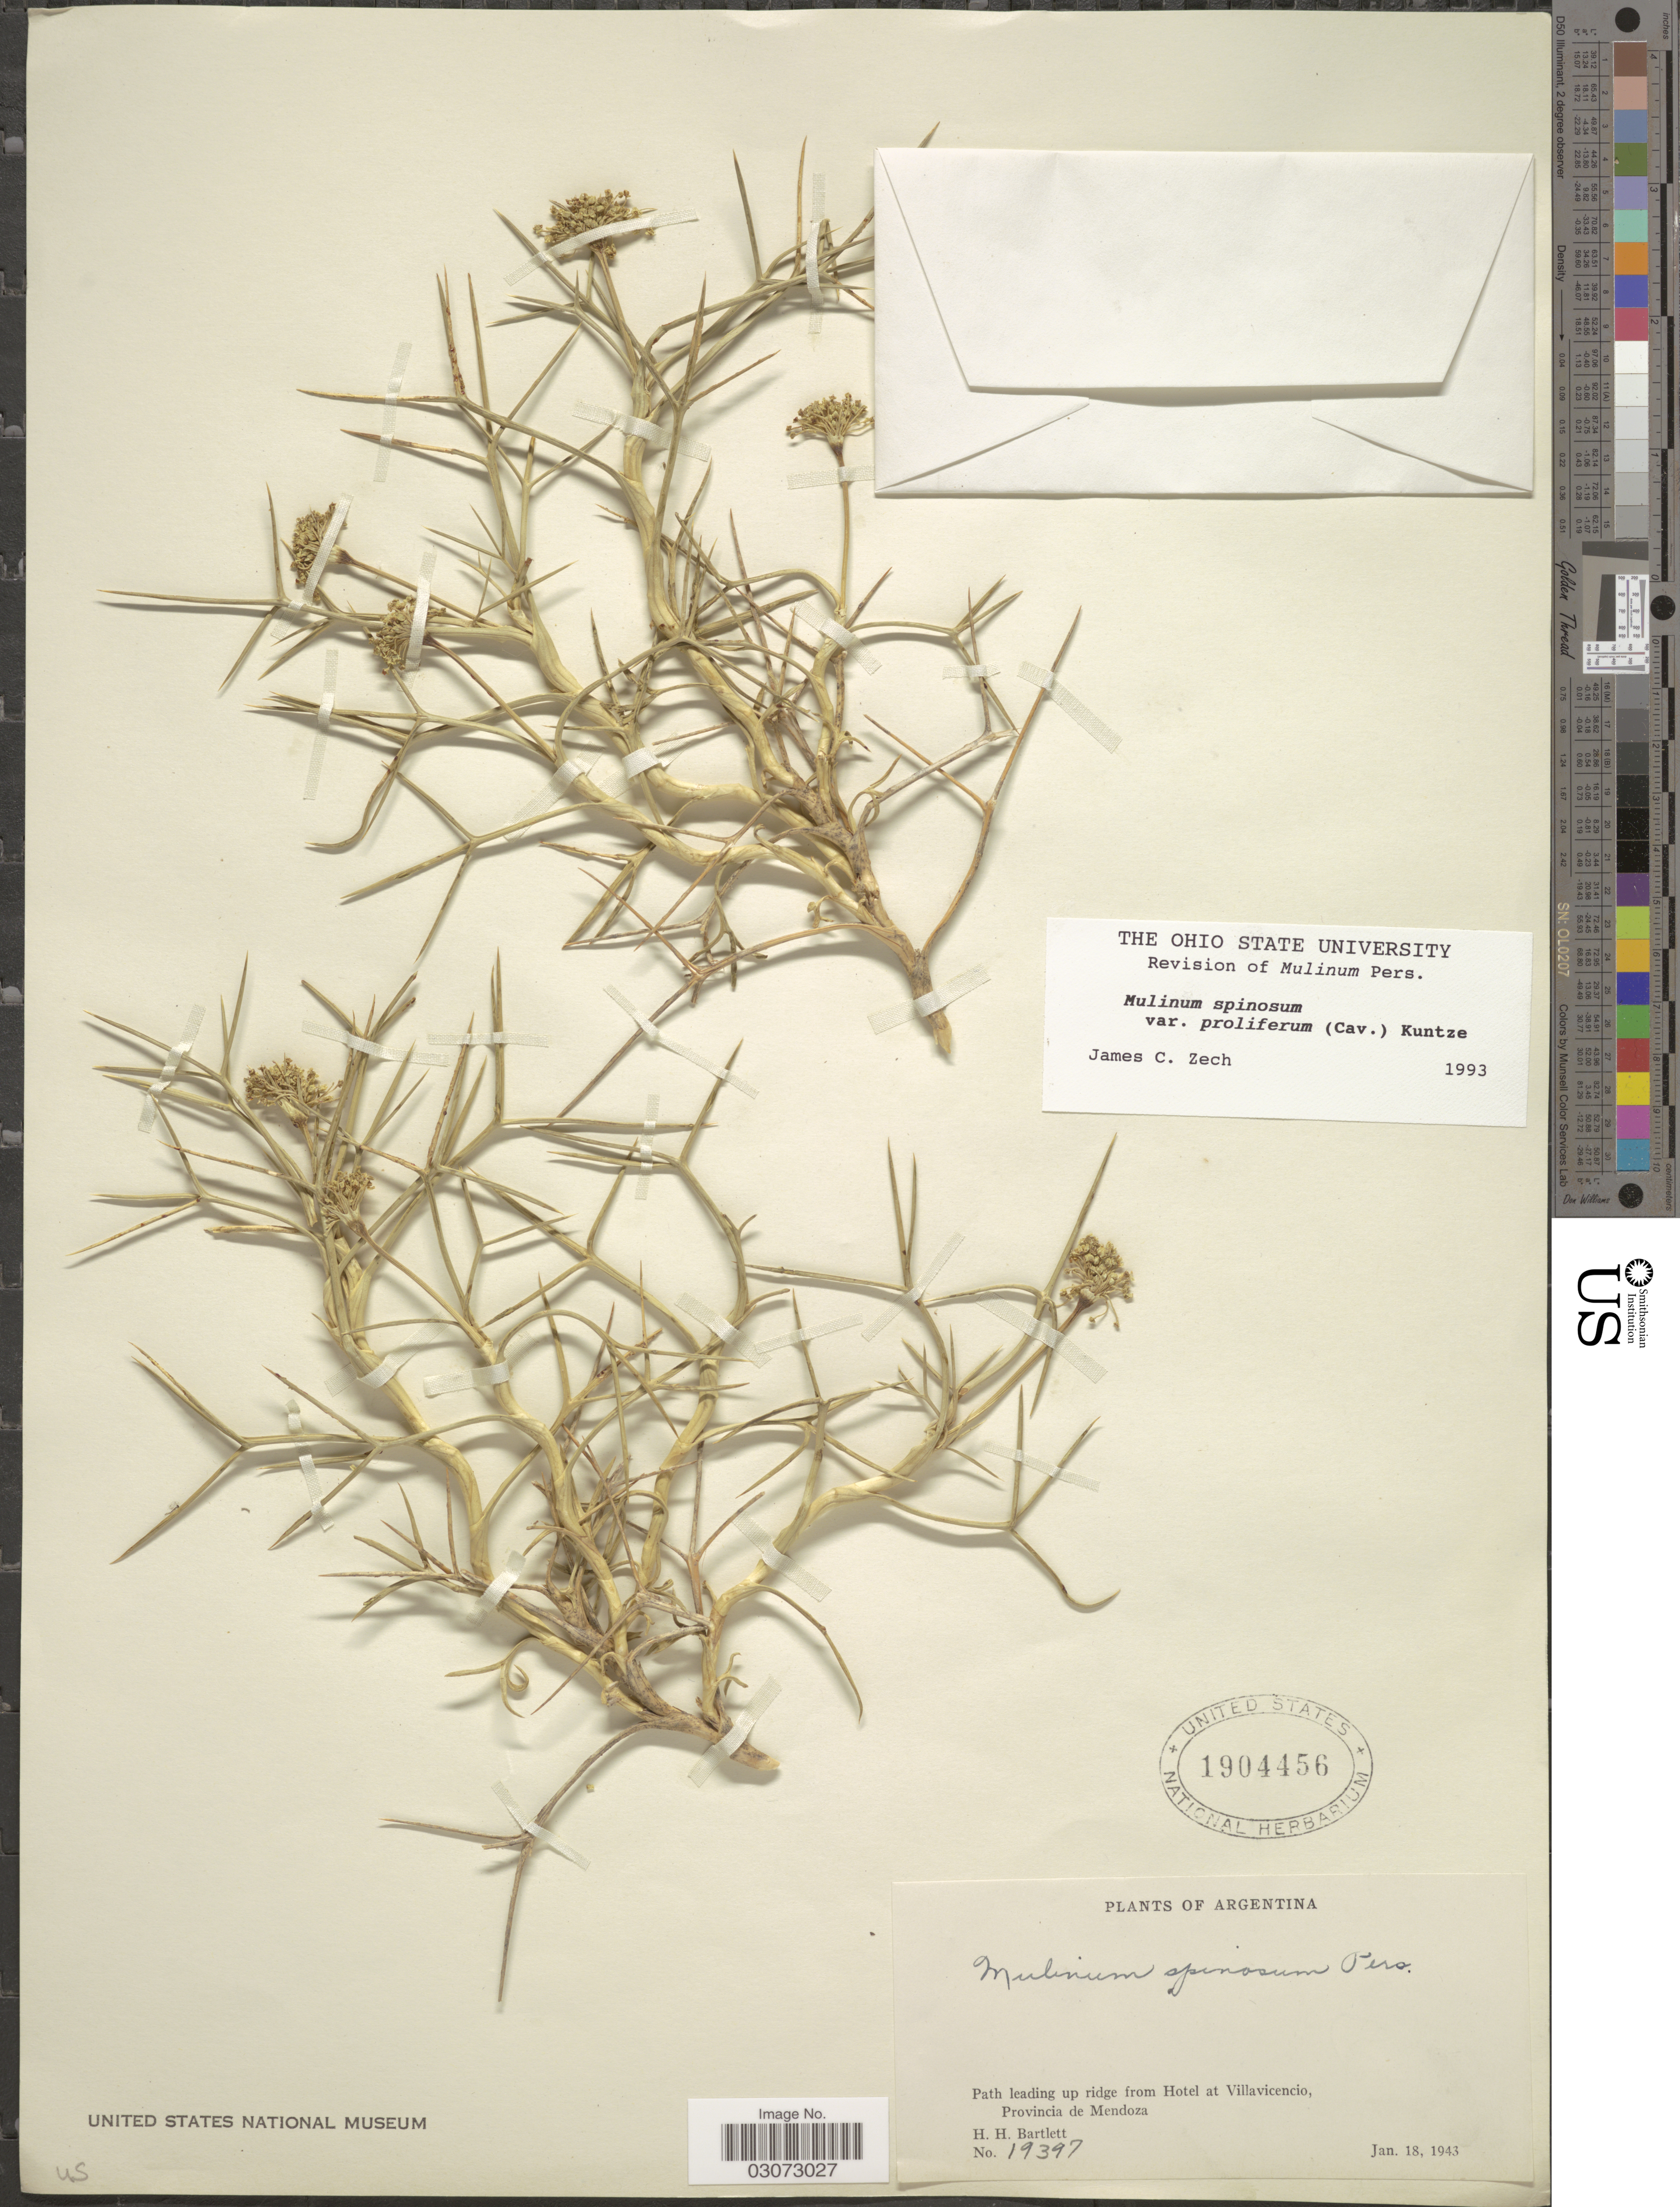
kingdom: Plantae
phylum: Tracheophyta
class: Magnoliopsida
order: Apiales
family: Apiaceae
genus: Mulinum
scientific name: Mulinum spinosum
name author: Pers.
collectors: H. H. Bartlett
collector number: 19397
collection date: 1943-01-18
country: Argentina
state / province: Mendoza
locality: Path leading up ridge from Hotel at Villavicencio, Provincia de Mendoza.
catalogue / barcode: US 1904456